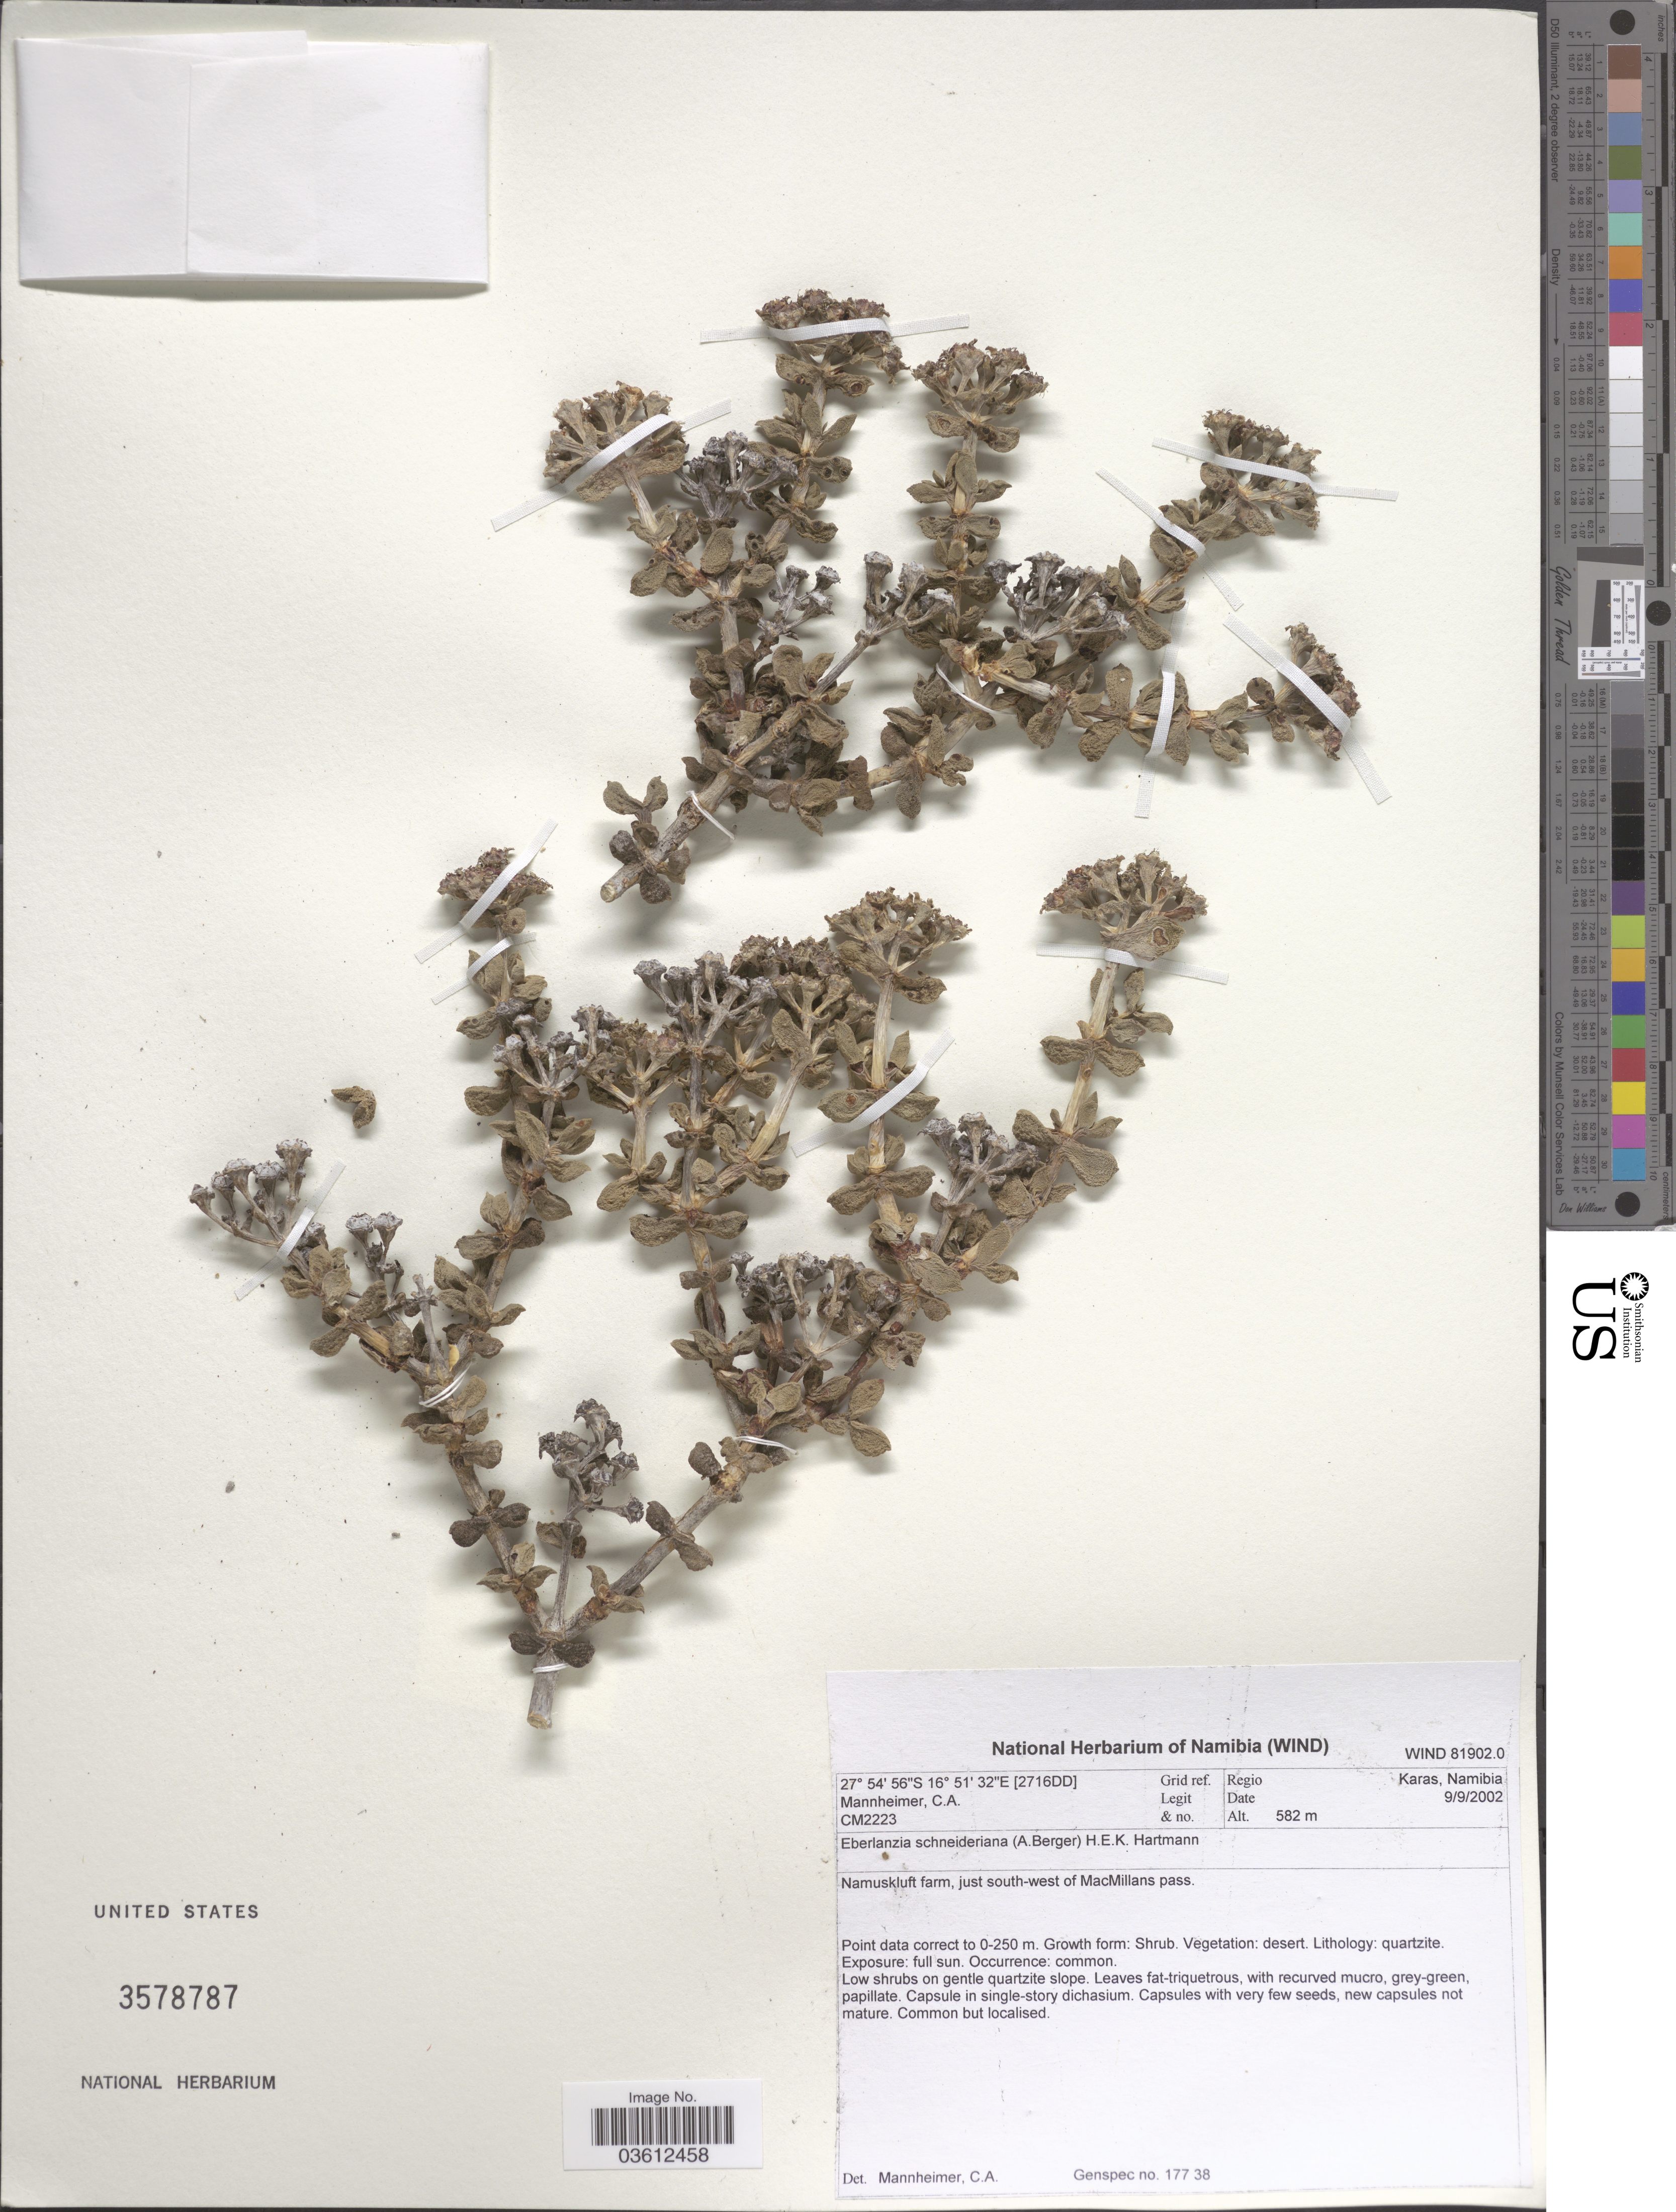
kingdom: Plantae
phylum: Tracheophyta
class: Magnoliopsida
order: Caryophyllales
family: Aizoaceae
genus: Eberlanzia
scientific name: Eberlanzia schneideriana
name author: H.E.K. Hartmann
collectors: C. A. Mannheimer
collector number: CM2223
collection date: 2002-09-09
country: Namibia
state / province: Karas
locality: Grid ref. [2716DD]. Regio Karas. Namuskluft farm, just south-west of MacMillans pass.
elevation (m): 582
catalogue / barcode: US 2578787